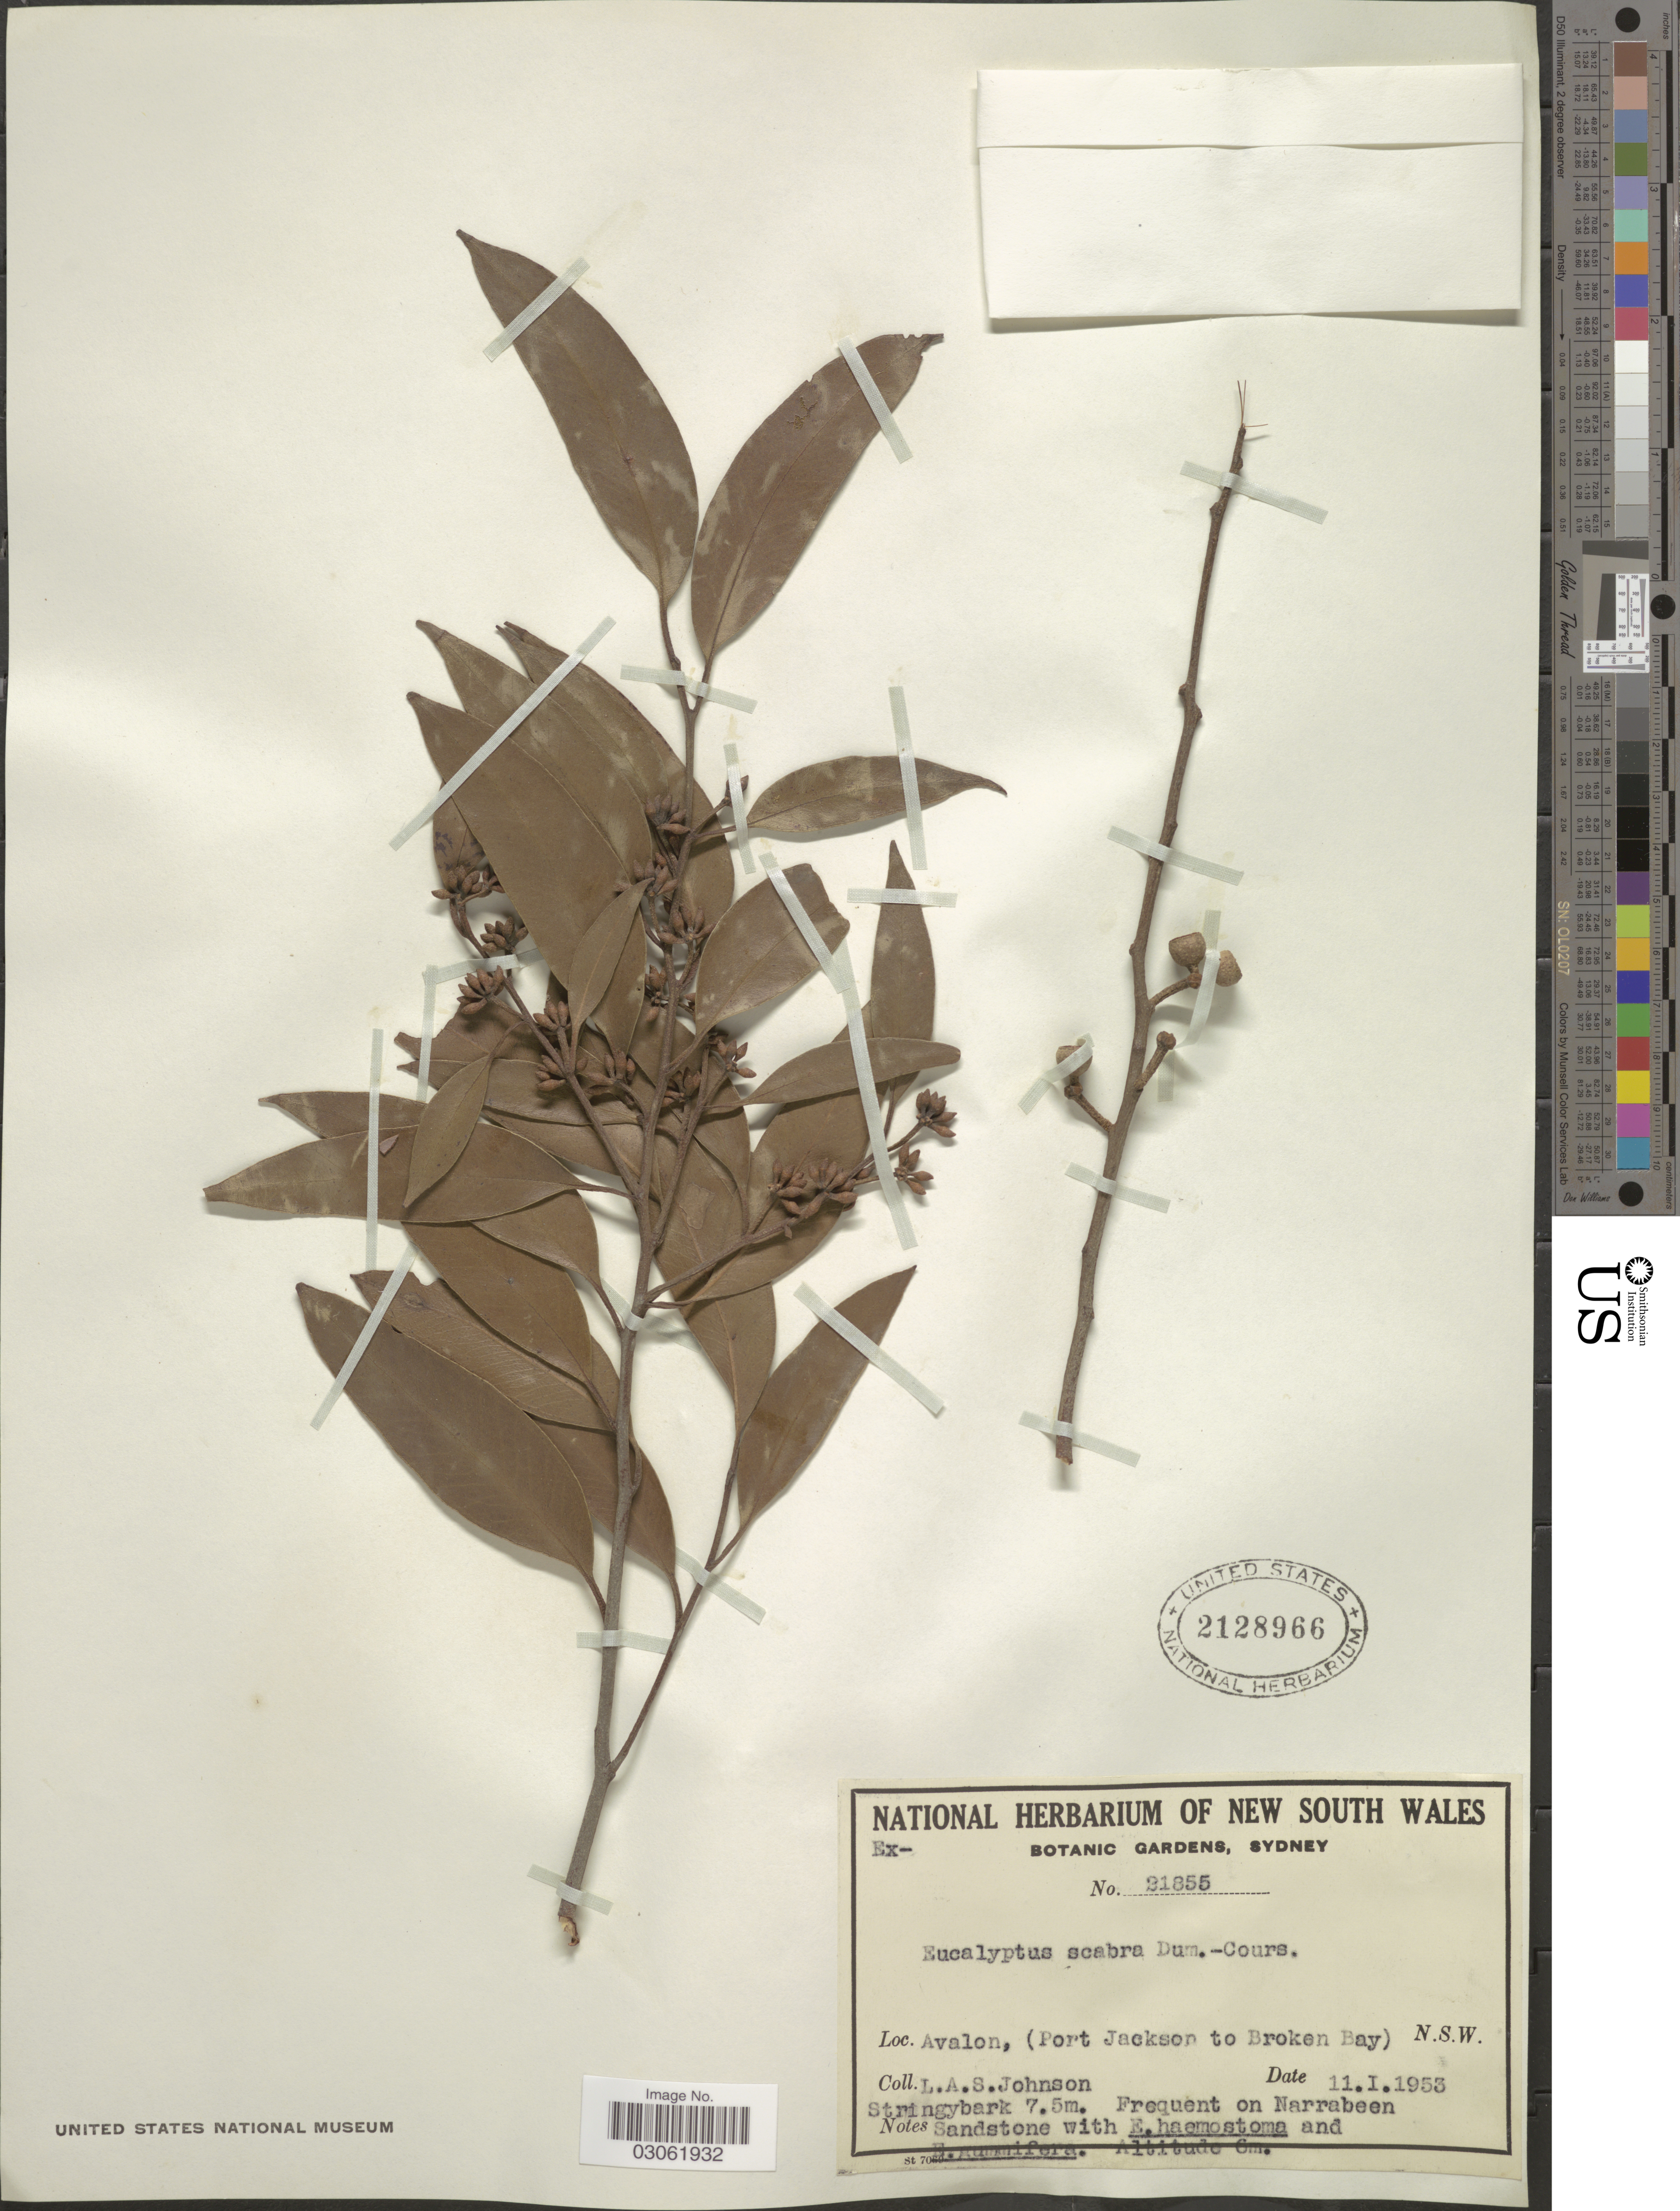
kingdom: Plantae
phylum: Tracheophyta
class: Magnoliopsida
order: Myrtales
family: Myrtaceae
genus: Eucalyptus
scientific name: Eucalyptus scabra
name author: (Benth.) Dum. Cours.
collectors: L. A. S. Johnson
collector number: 21855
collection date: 1953-01-11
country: Australia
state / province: New South Wales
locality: Avalon, (Port Jackson to Broken Bay).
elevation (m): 6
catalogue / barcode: US 2128966